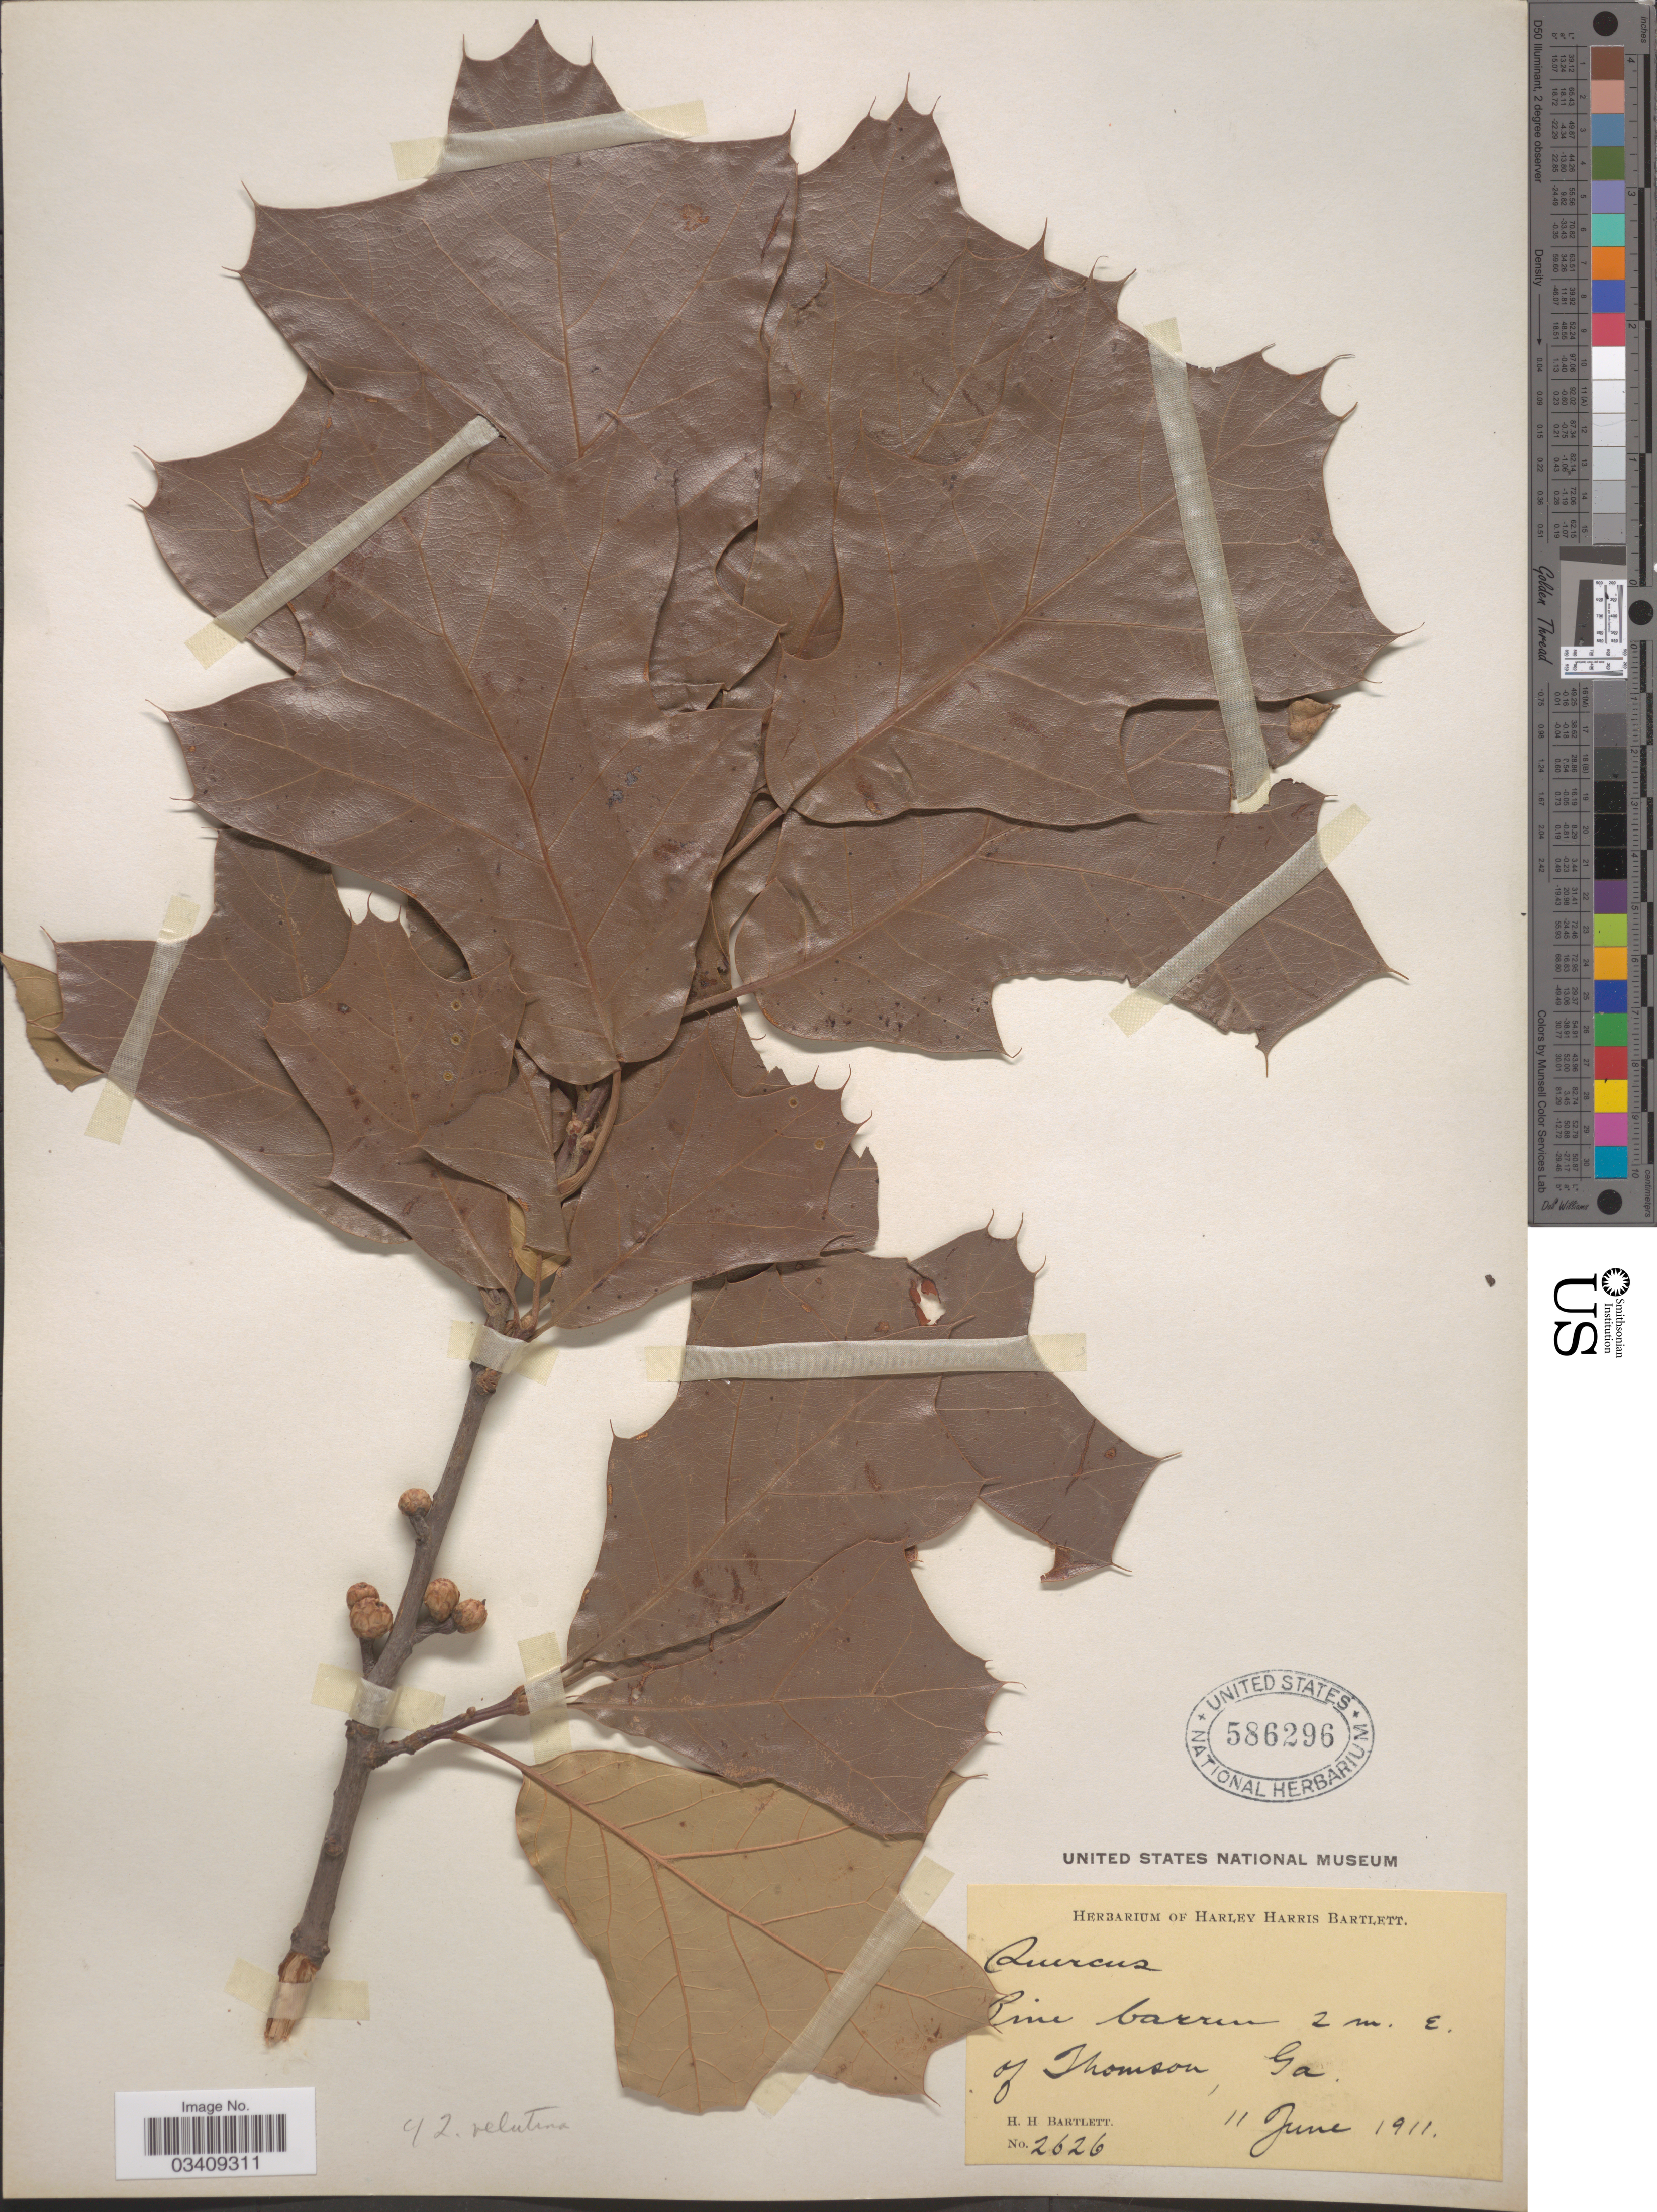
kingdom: Plantae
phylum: Tracheophyta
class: Magnoliopsida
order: Fagales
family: Fagaceae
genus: Quercus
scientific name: Quercus velutina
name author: Lam.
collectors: H. H. Bartlett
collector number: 2626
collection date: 1911-06-11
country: United States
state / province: Georgia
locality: Pine barren 2 m. E. of Thomson.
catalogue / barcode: US 586296